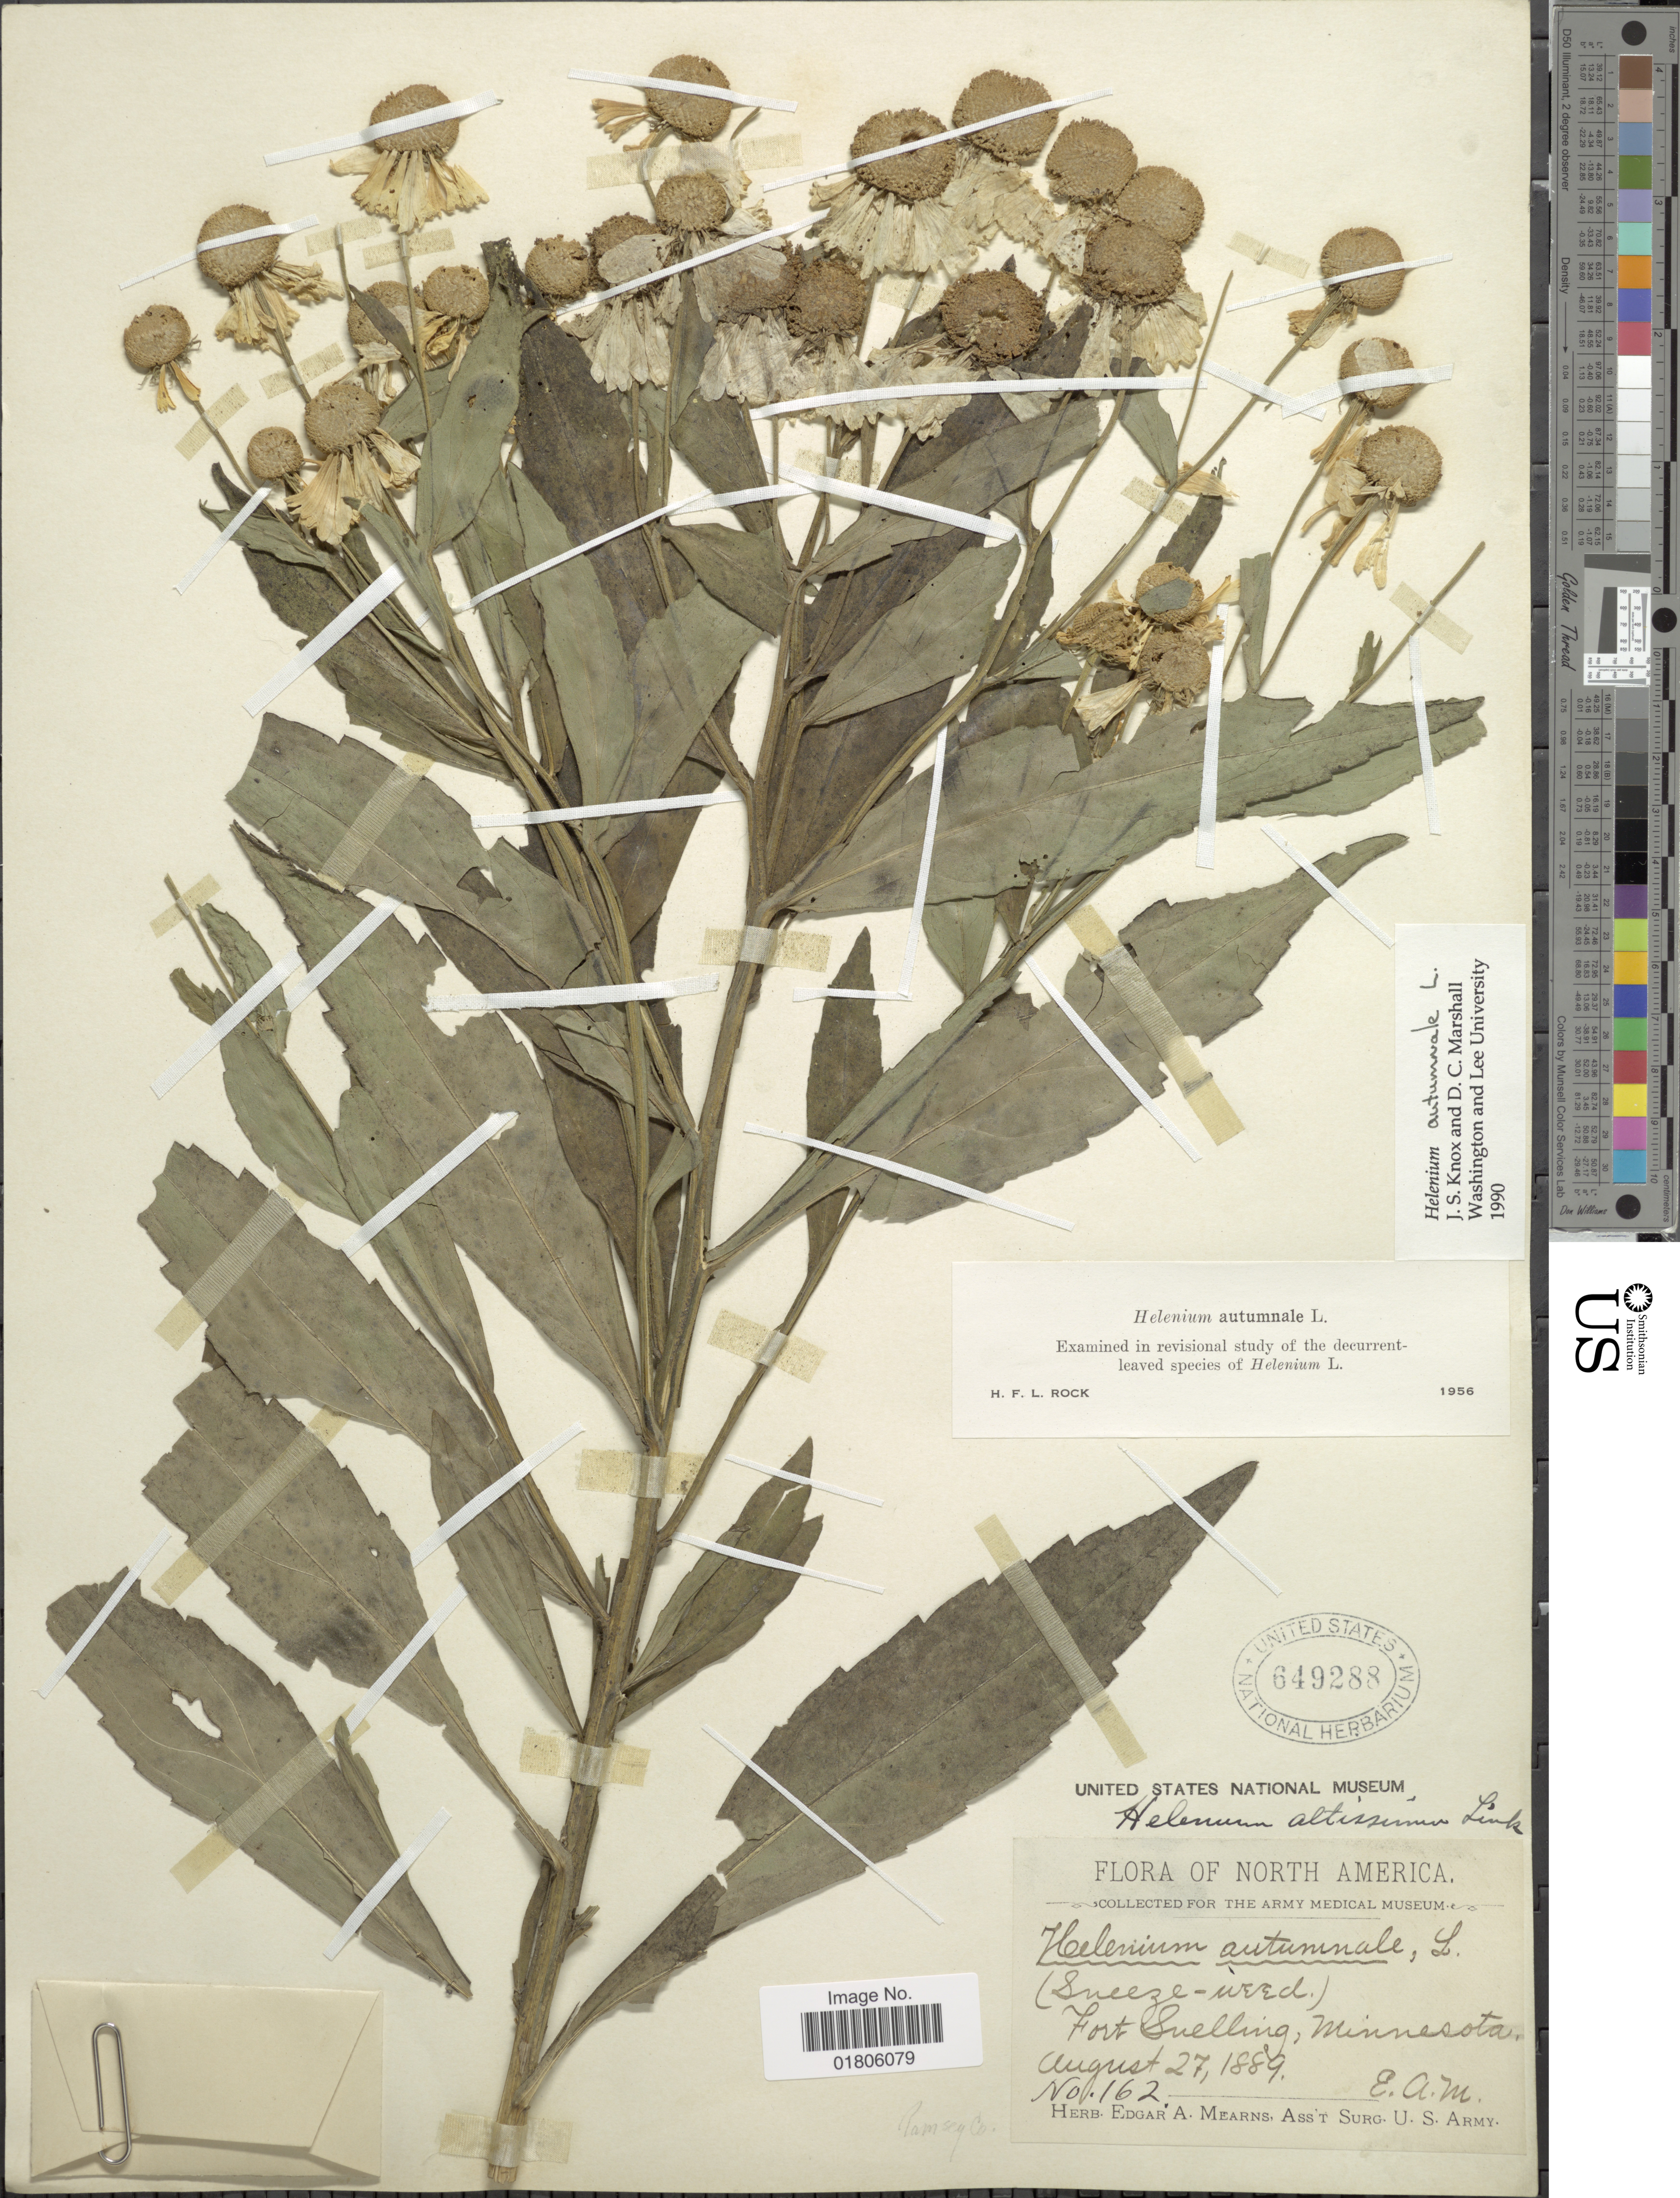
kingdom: Plantae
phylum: Tracheophyta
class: Magnoliopsida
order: Asterales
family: Asteraceae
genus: Helenium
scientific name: Helenium autumnale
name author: L.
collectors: E. A. Mearns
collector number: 162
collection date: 1889-08-27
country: United States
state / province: Minnesota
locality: Fort Snelling Ramsey Co.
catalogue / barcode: US 649288